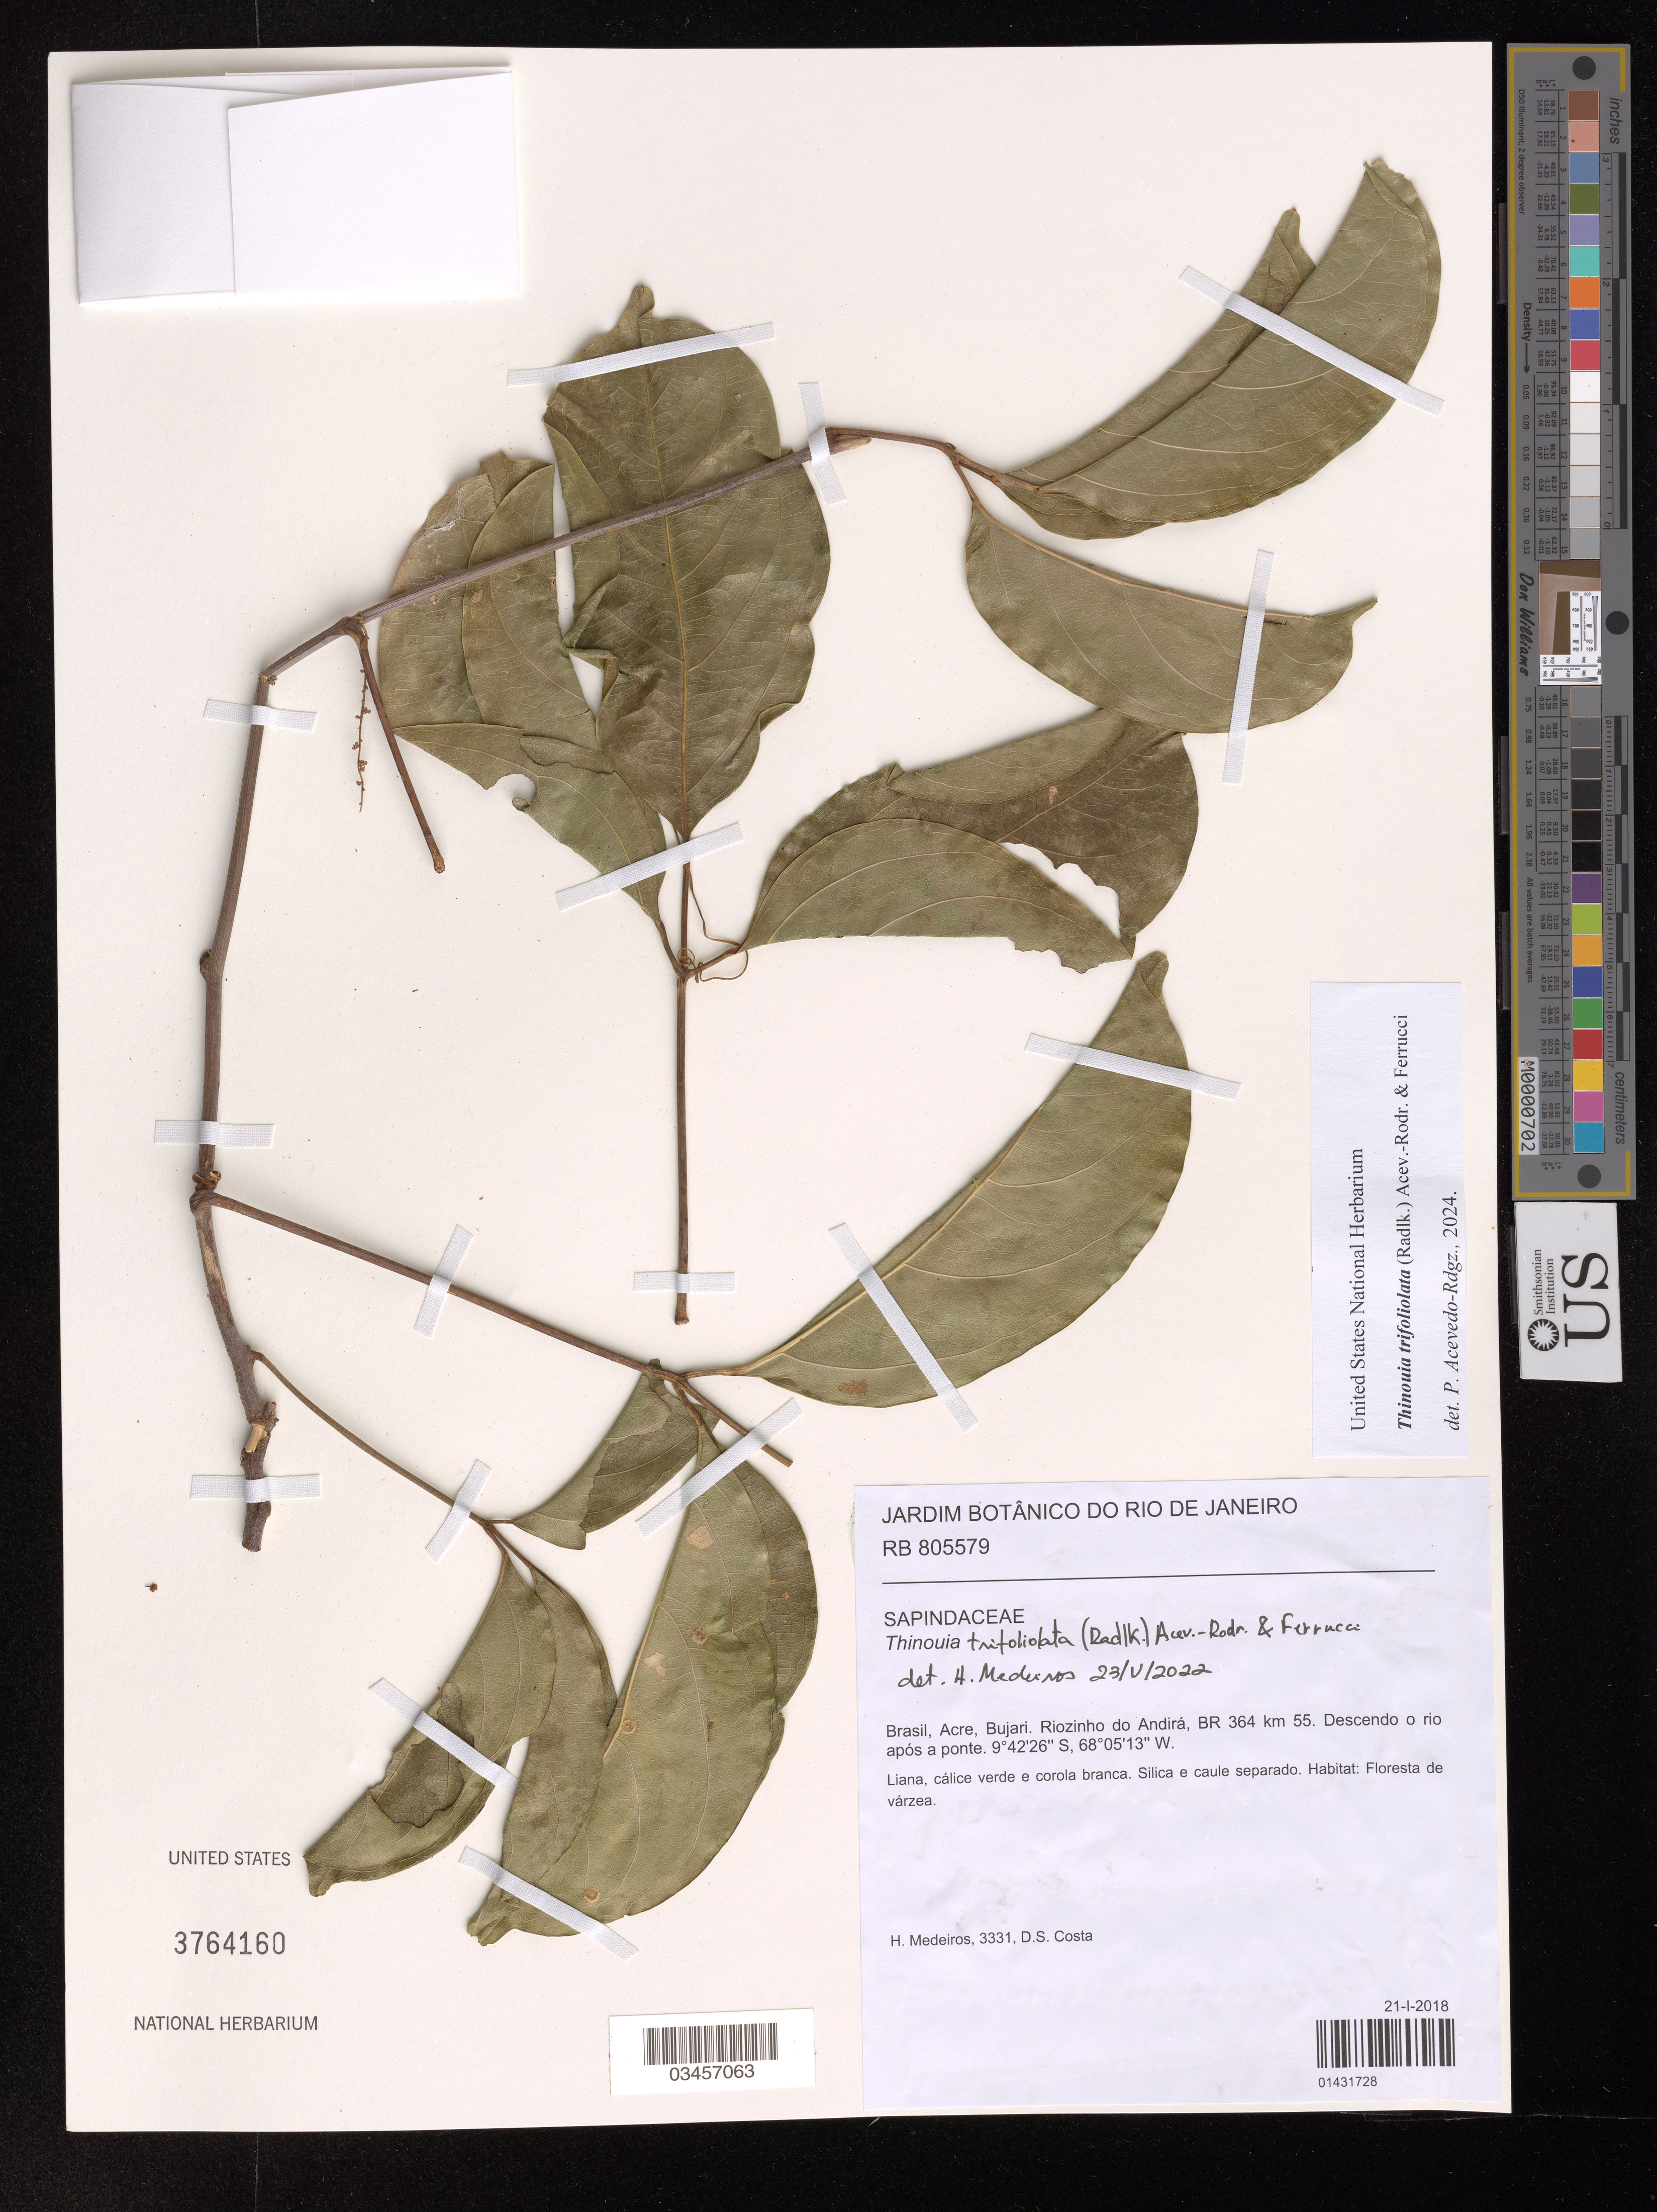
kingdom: Plantae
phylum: Tracheophyta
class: Magnoliopsida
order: Sapindales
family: Sapindaceae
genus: Thinouia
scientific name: Thinouia trifoliolata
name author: (Radlk.) Acev.-Rodr. & Ferrucci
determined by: Acevedo-Rodríguez, P., (BOT), Smithsonian Institution - National Museum of Natural History (UNITED STATES)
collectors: H. Medeiros & D. Costa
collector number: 3331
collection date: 2018-01-21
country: Brazil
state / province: Acre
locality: Bujari. Riozinho do Andirá, BR 364 km 55. Descendo o rio após a ponte.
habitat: Floresta de várzea.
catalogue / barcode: US 3764160